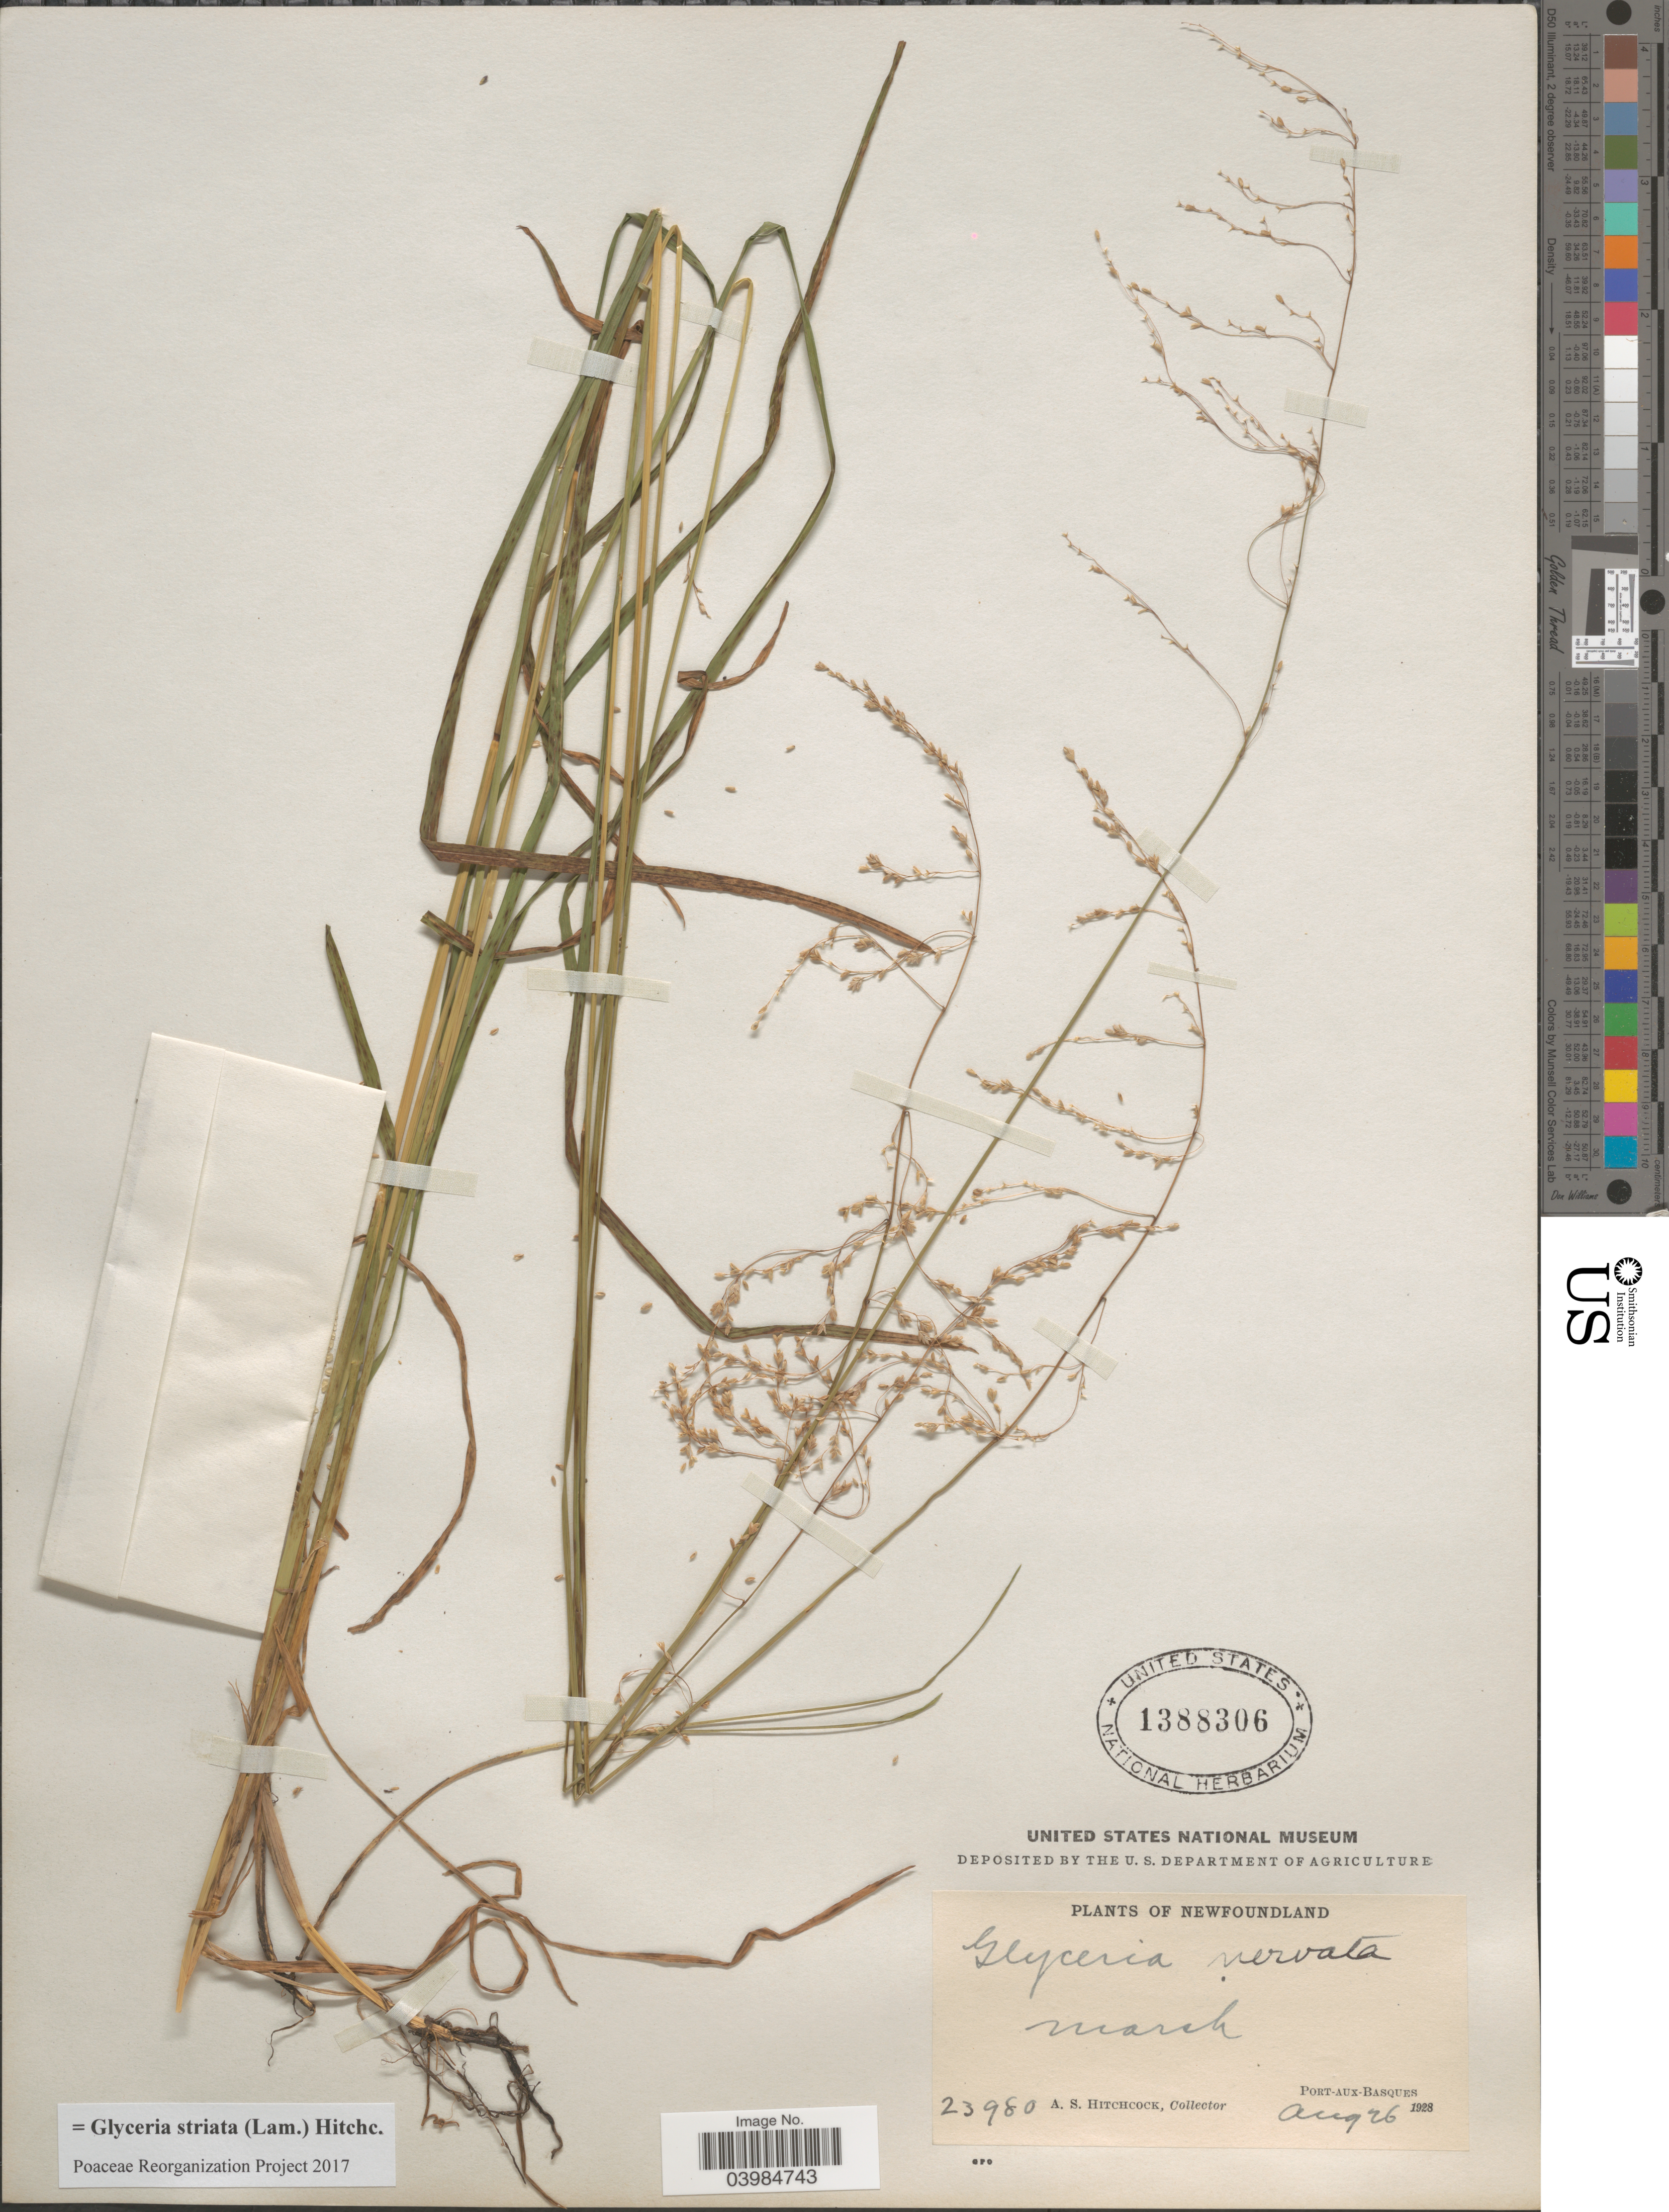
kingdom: Plantae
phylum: Tracheophyta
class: Liliopsida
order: Poales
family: Poaceae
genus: Glyceria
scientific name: Glyceria striata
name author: (Lam.) Hitchc.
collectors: A. S. Hitchcock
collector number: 23980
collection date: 1928-08-26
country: Canada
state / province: Newfoundland and Labrador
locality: Marsh. Port-aux-Basques.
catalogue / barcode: US 1388306